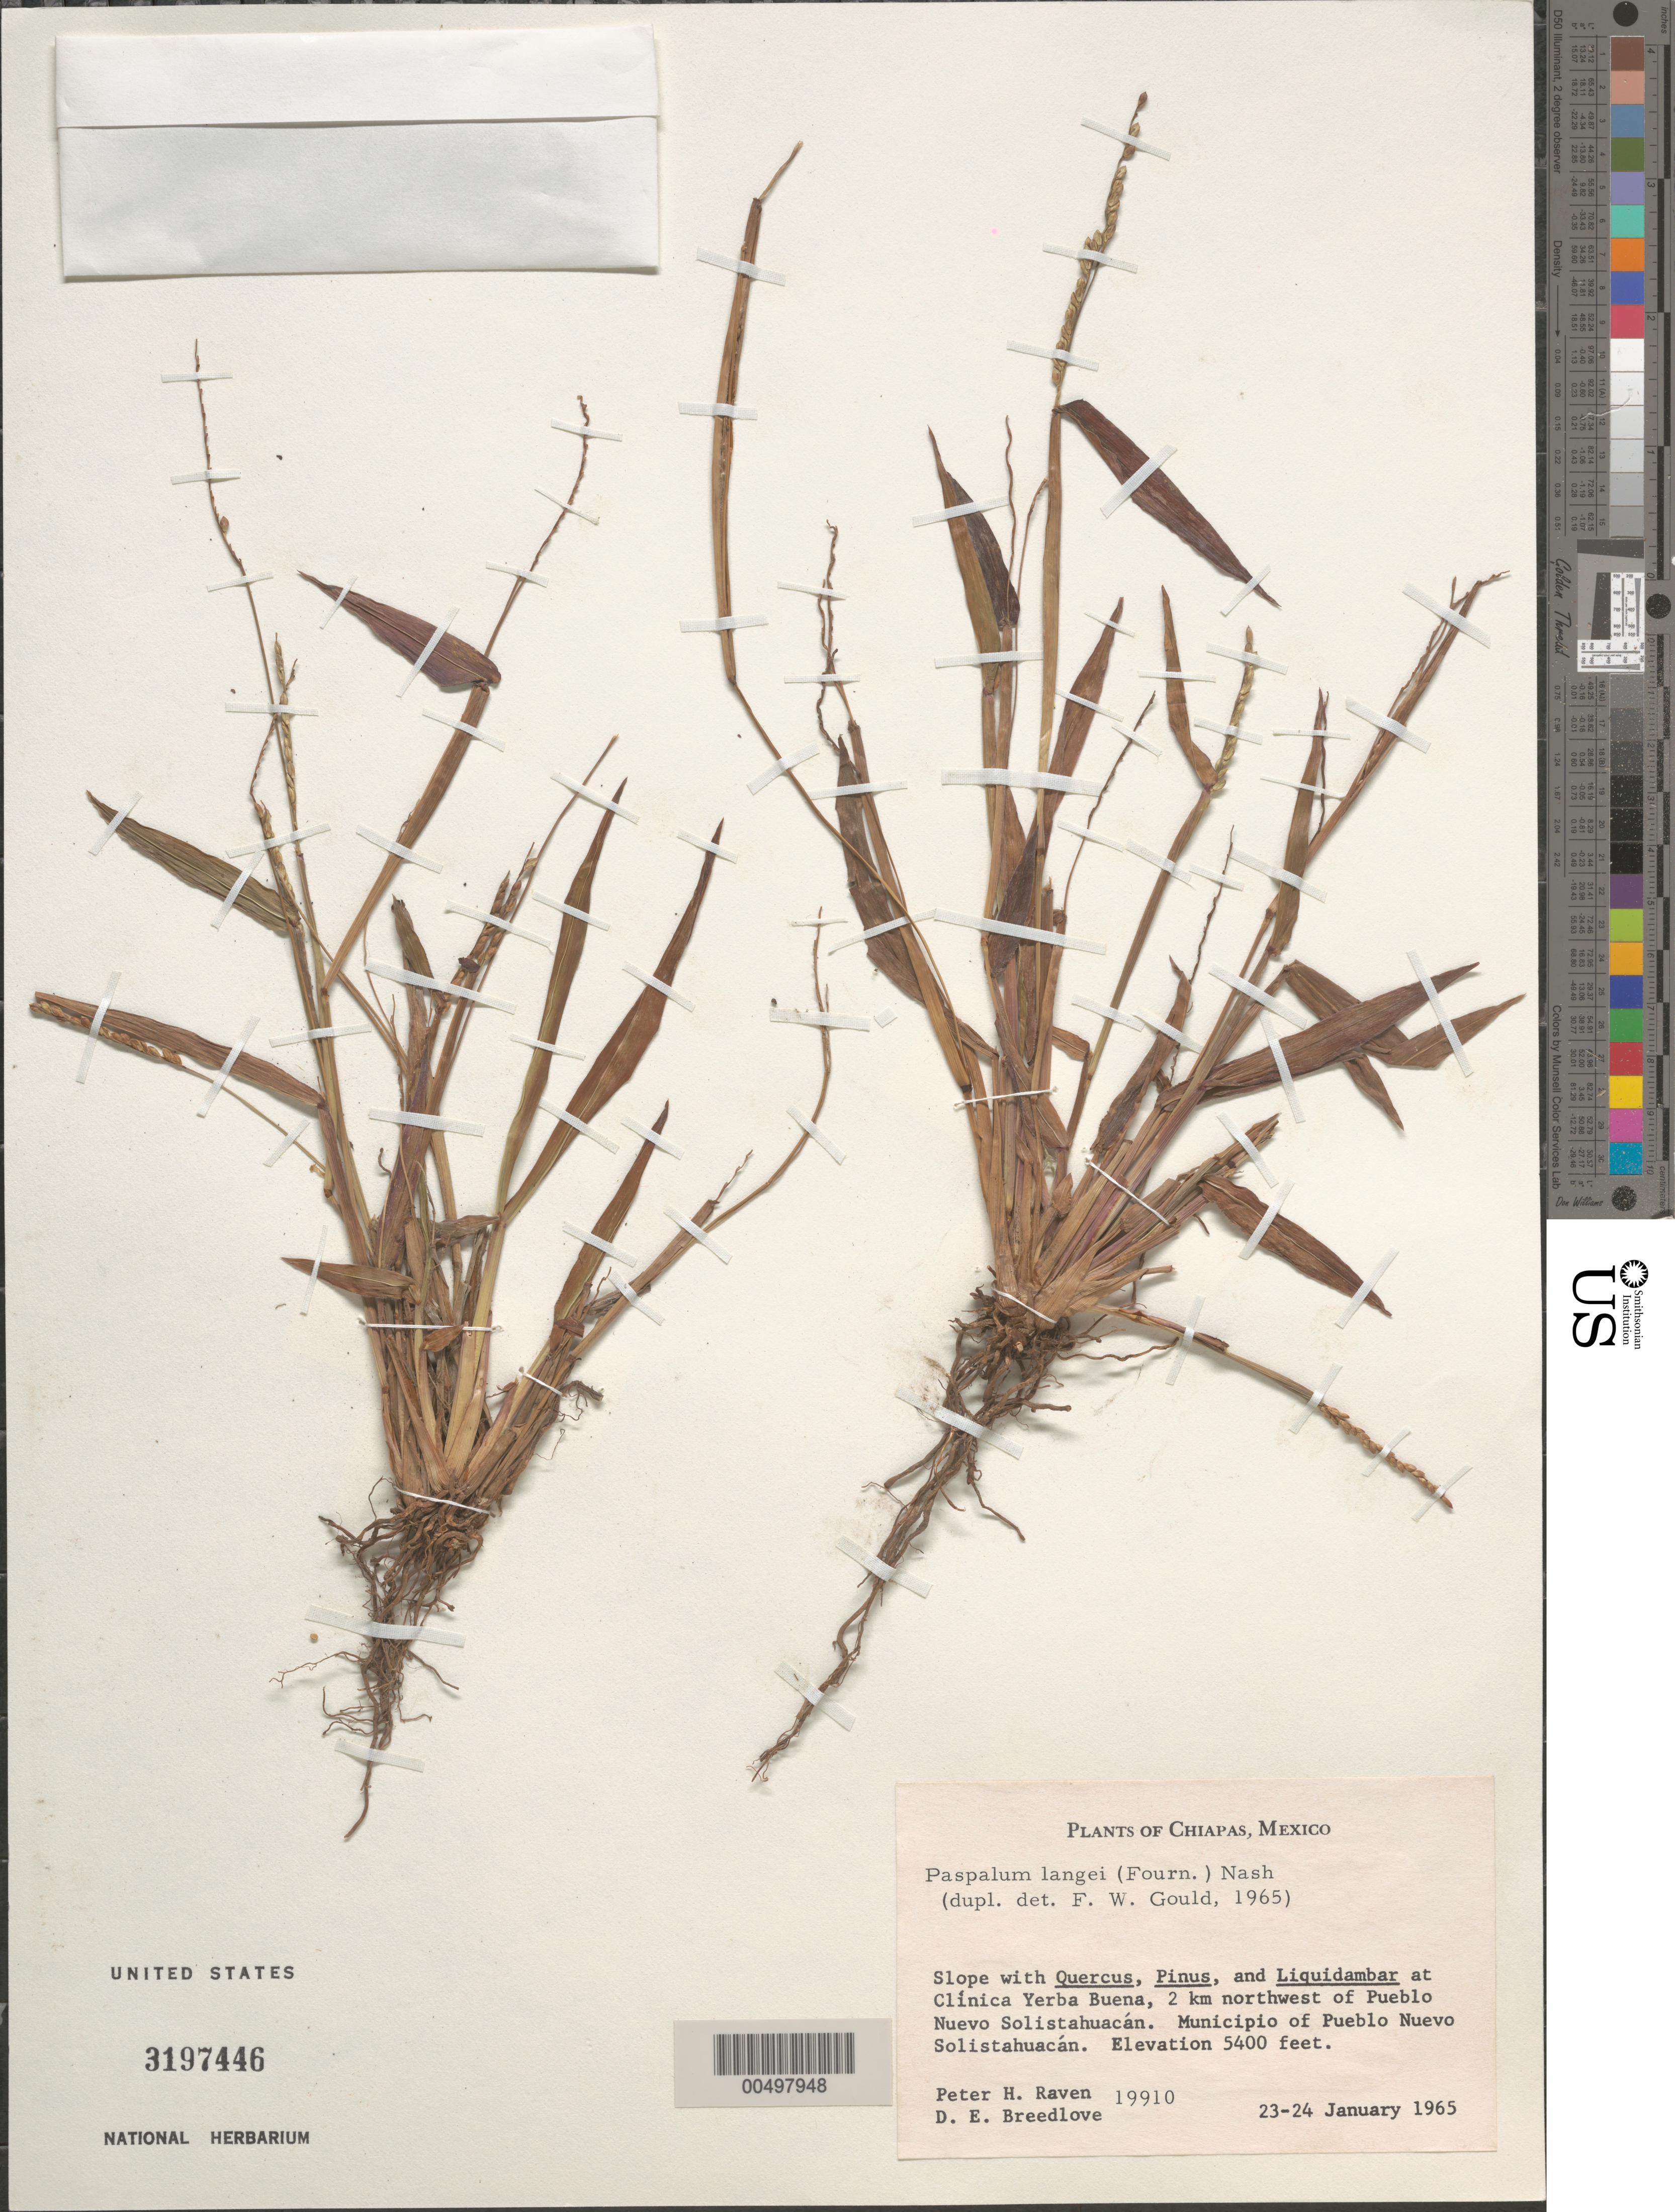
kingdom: Plantae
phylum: Tracheophyta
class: Liliopsida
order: Poales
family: Poaceae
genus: Paspalum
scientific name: Paspalum langei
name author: (E. Fourn.) Nash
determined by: Gould, F. W.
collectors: P. H. Raven & D. E. Breedlove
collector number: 19910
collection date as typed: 23 Jan 1965 to 24 Jan 1965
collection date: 1965-01-23/1965-01-24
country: Mexico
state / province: Chiapas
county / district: Pueblo Nuevo Solistahuacán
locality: At Clínica Yerba Buena, 2 km NW of Pueblo Nuevo Solistahucán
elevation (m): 1646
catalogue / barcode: US 3197446